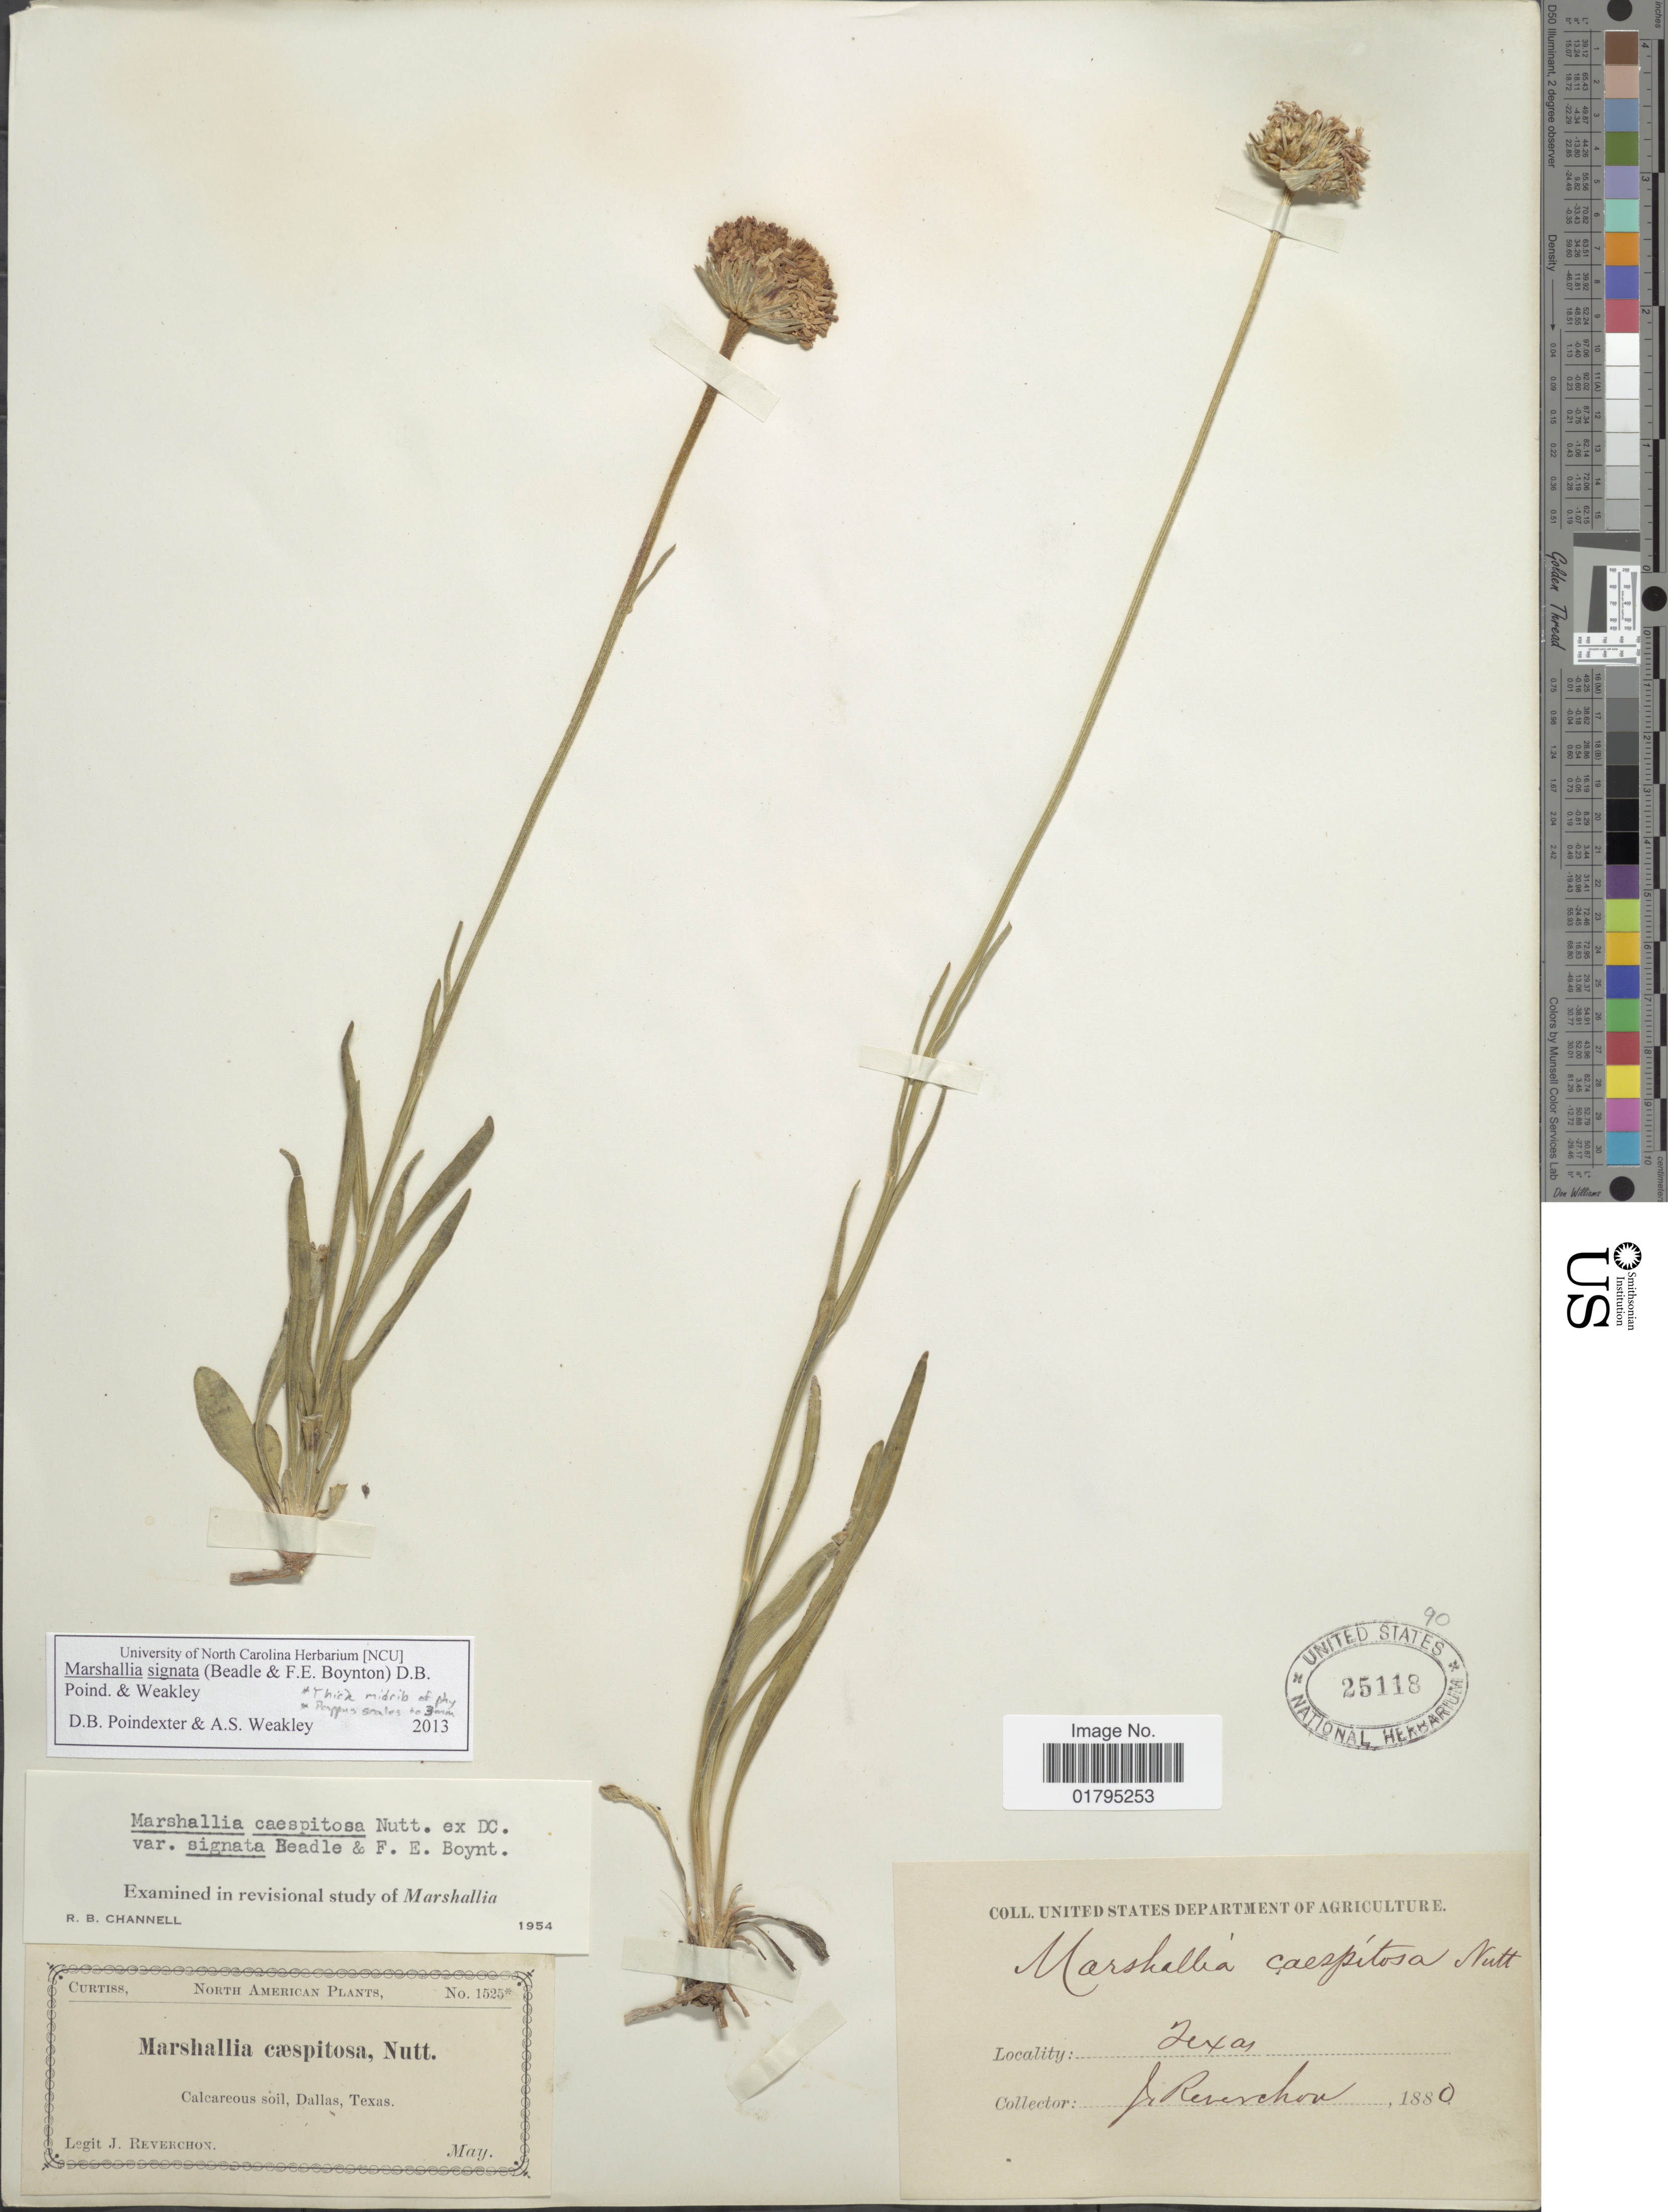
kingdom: Plantae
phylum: Tracheophyta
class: Magnoliopsida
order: Asterales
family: Asteraceae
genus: Marshallia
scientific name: Marshallia caespitosa var. signata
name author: Beadle & F.E. Boynton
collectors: J. Reverchon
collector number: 1525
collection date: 1880-05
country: United States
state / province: Texas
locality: Dallas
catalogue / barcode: US 25118